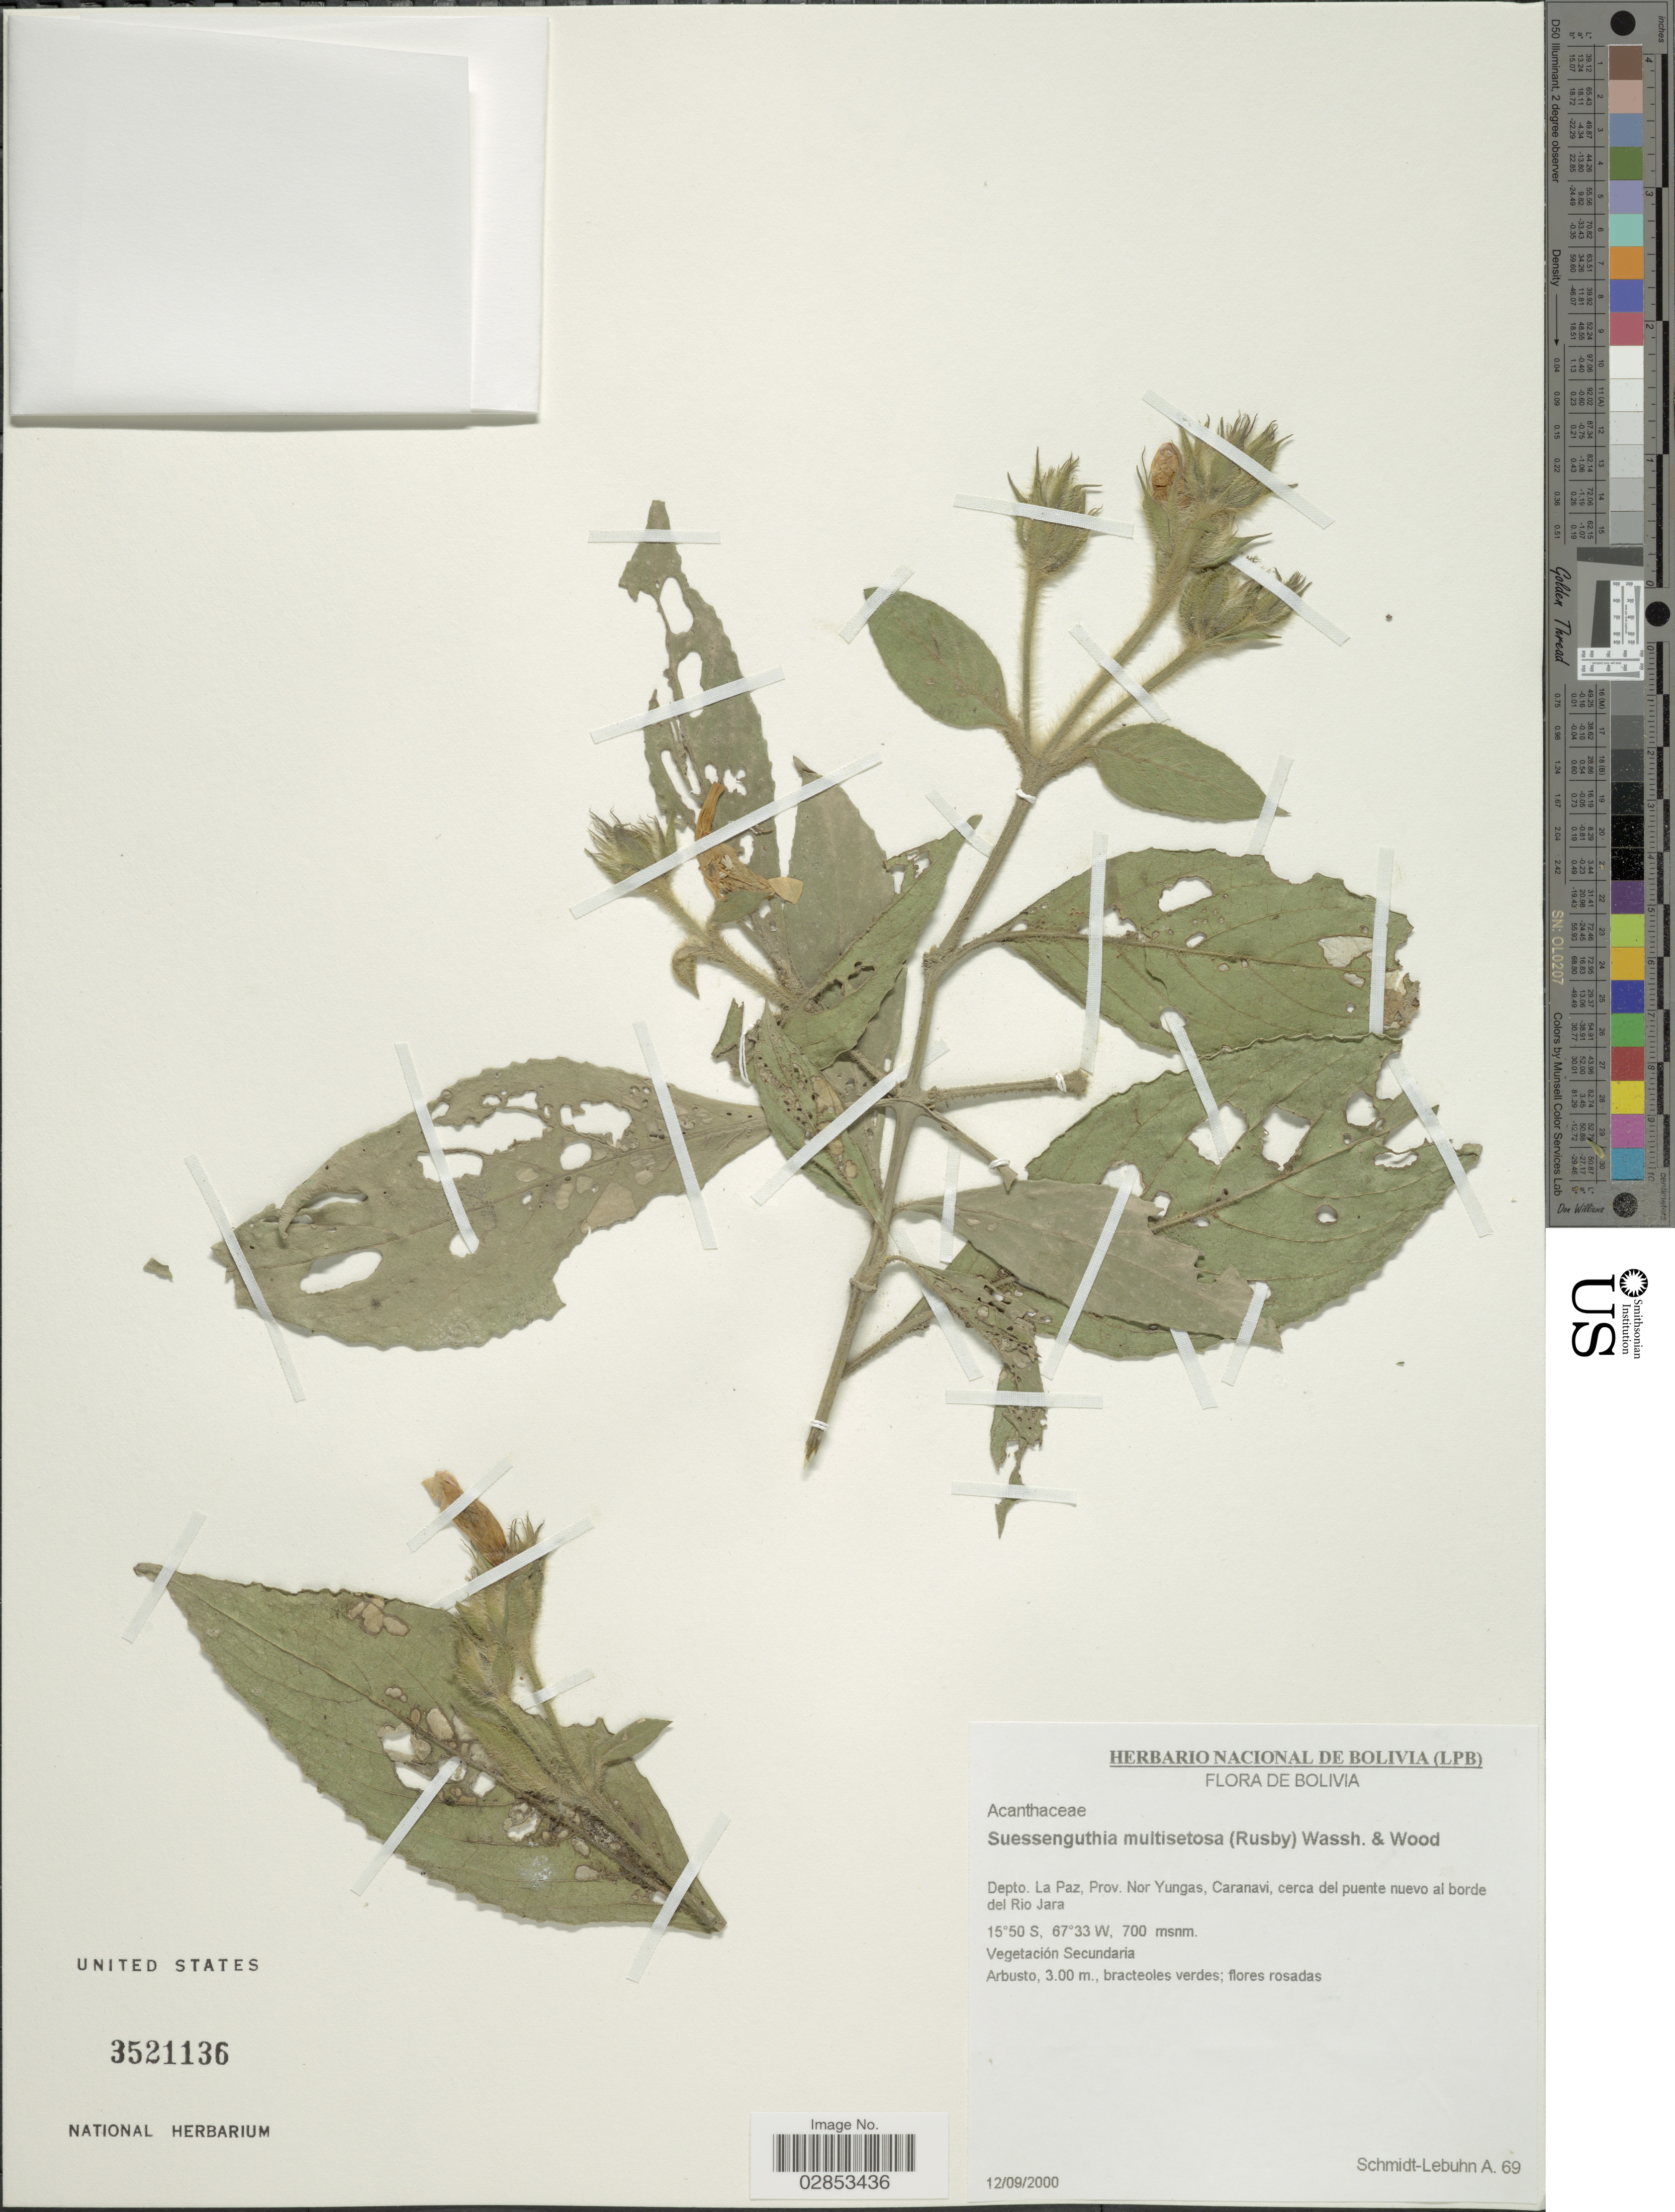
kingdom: Plantae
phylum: Tracheophyta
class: Magnoliopsida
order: Lamiales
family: Acanthaceae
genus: Suessenguthia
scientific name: Suessenguthia multisetosa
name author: (Rusby) Wassh. & J.R.I. Wood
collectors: A. Schmidt-Lebuhn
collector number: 69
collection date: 2000-09-12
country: Bolivia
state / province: La Paz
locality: Depto. La Paz, Prov. Nor Yungas, Caranavi, cerca del puente nuevo al borde del Rio Jara.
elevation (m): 700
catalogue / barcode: US 3521136